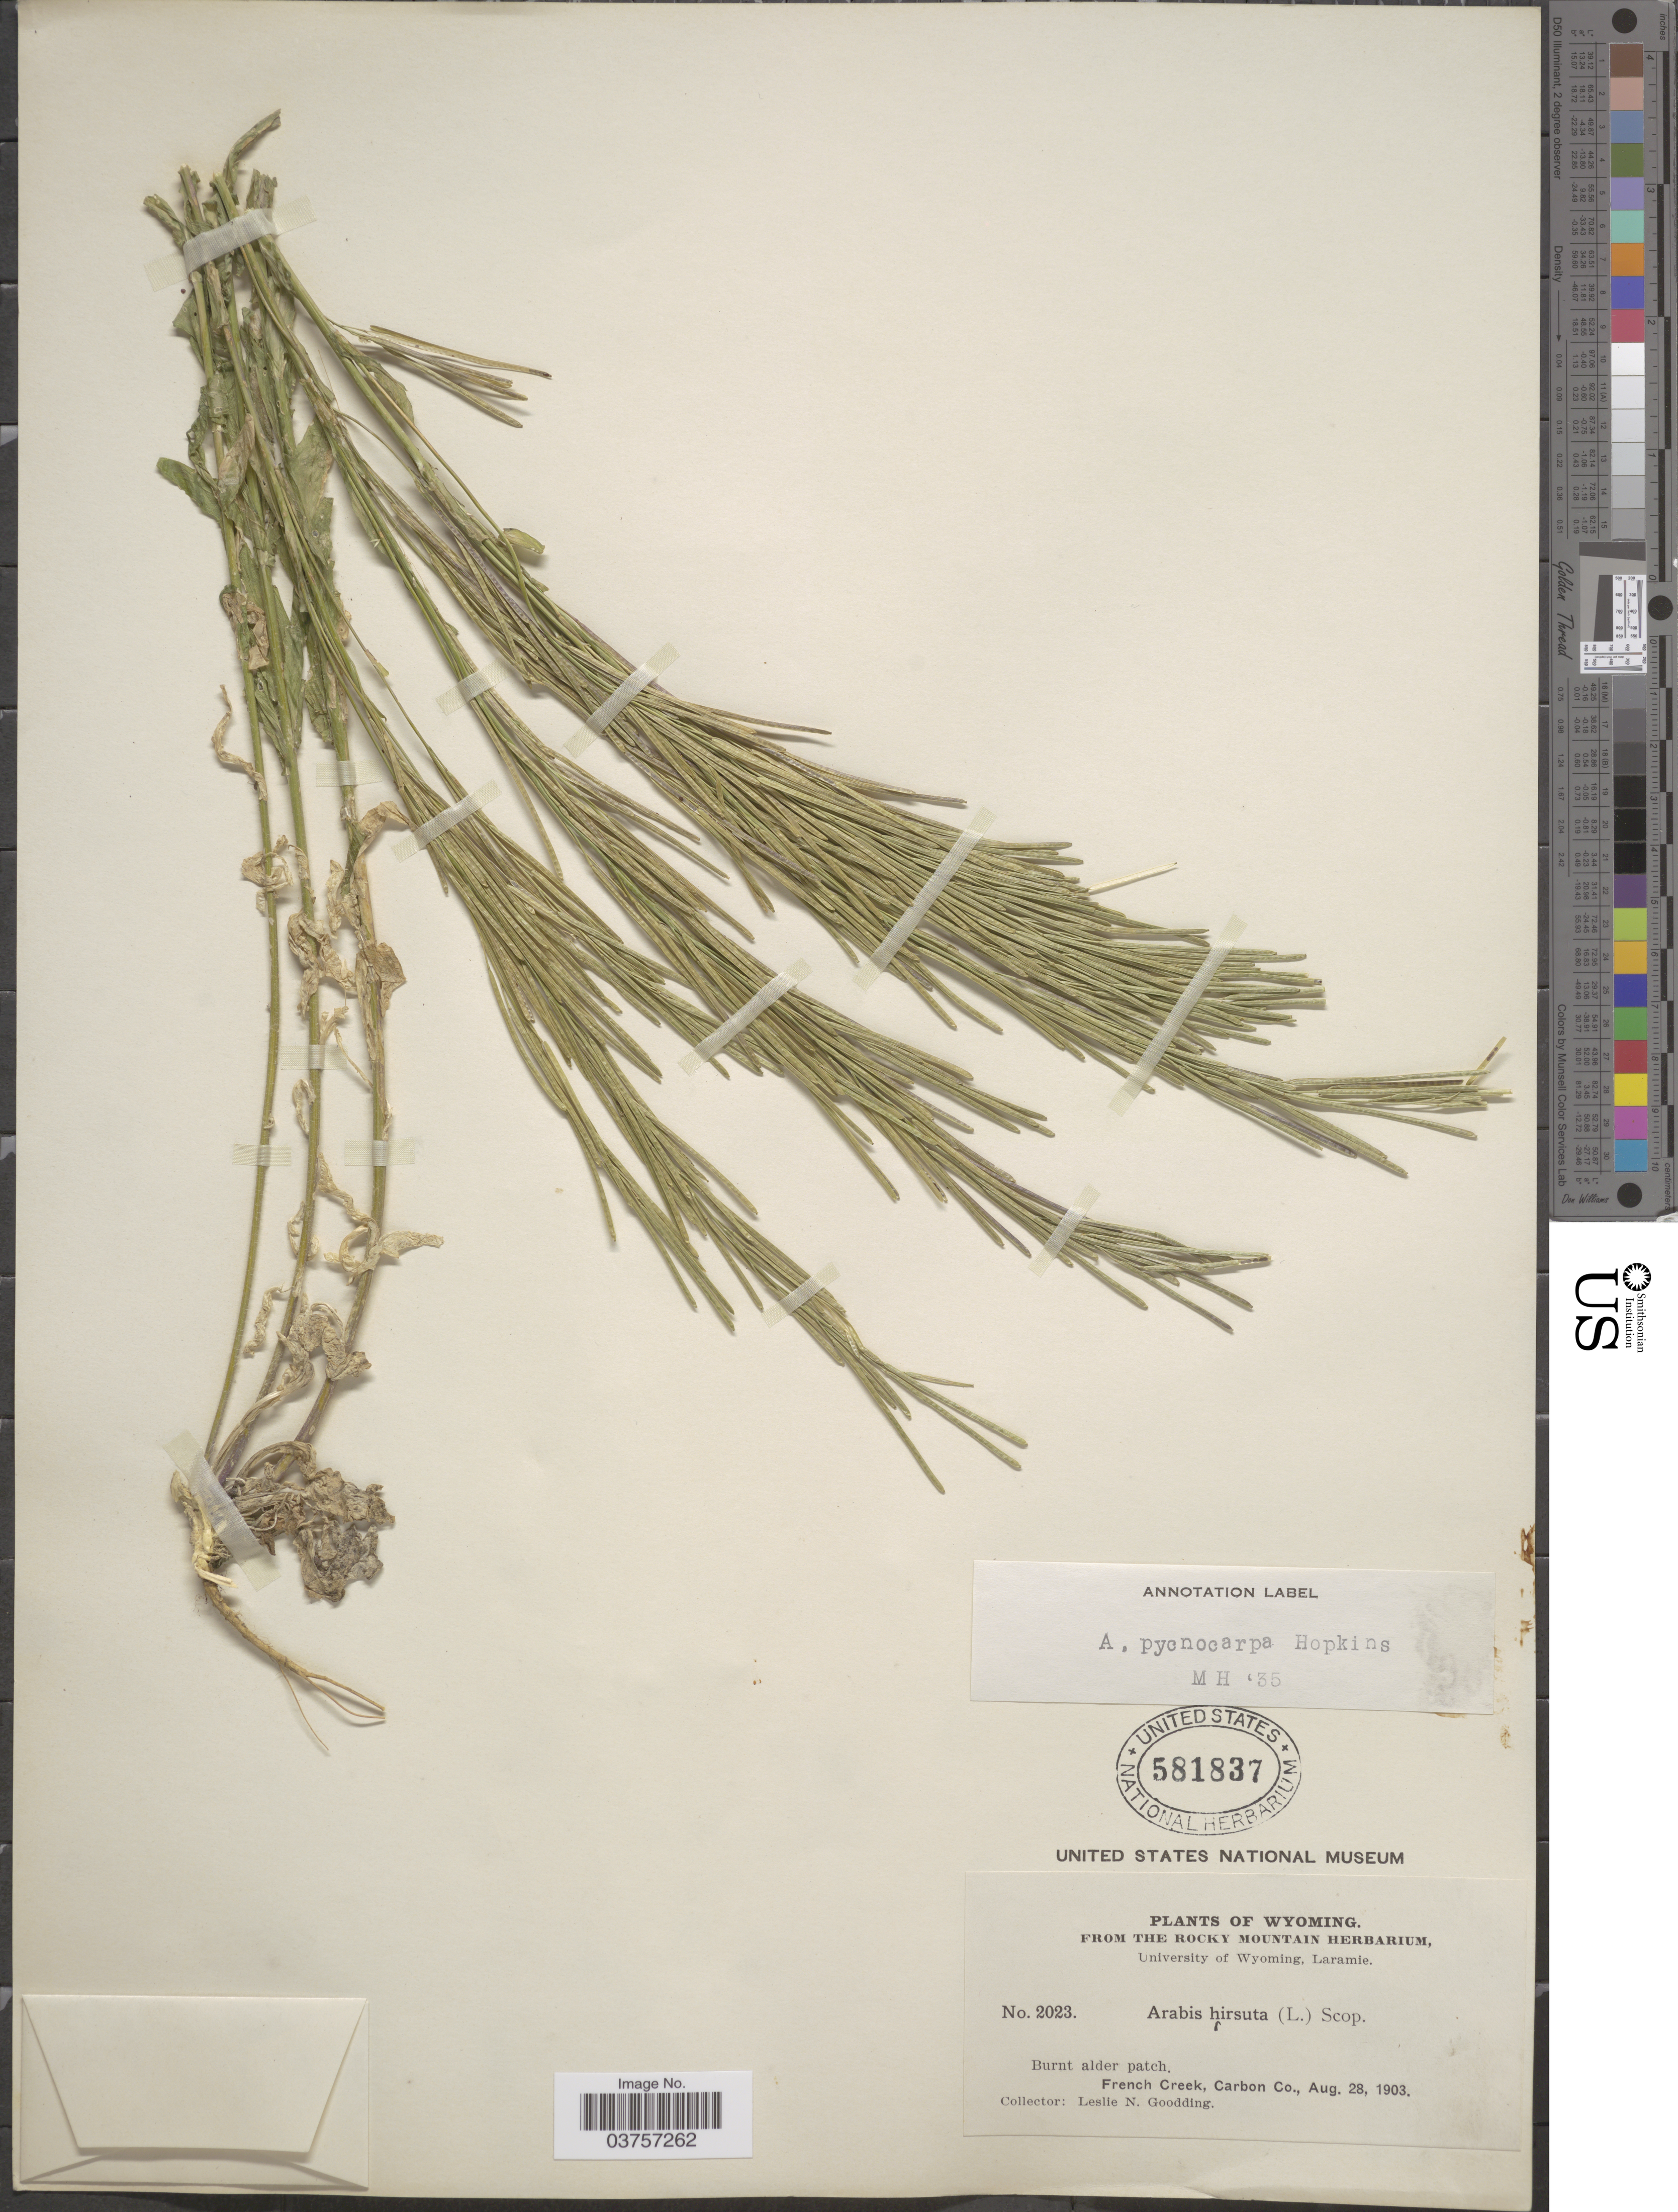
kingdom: Plantae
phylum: Tracheophyta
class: Magnoliopsida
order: Brassicales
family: Brassicaceae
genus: Arabis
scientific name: Arabis hirsuta var. pycnocarpa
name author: M. Hopkins & Rollins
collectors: L. N. Goodding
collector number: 2023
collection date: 1903-08-28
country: United States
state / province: Wyoming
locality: French Creek, Carbon Co.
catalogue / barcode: US 581837